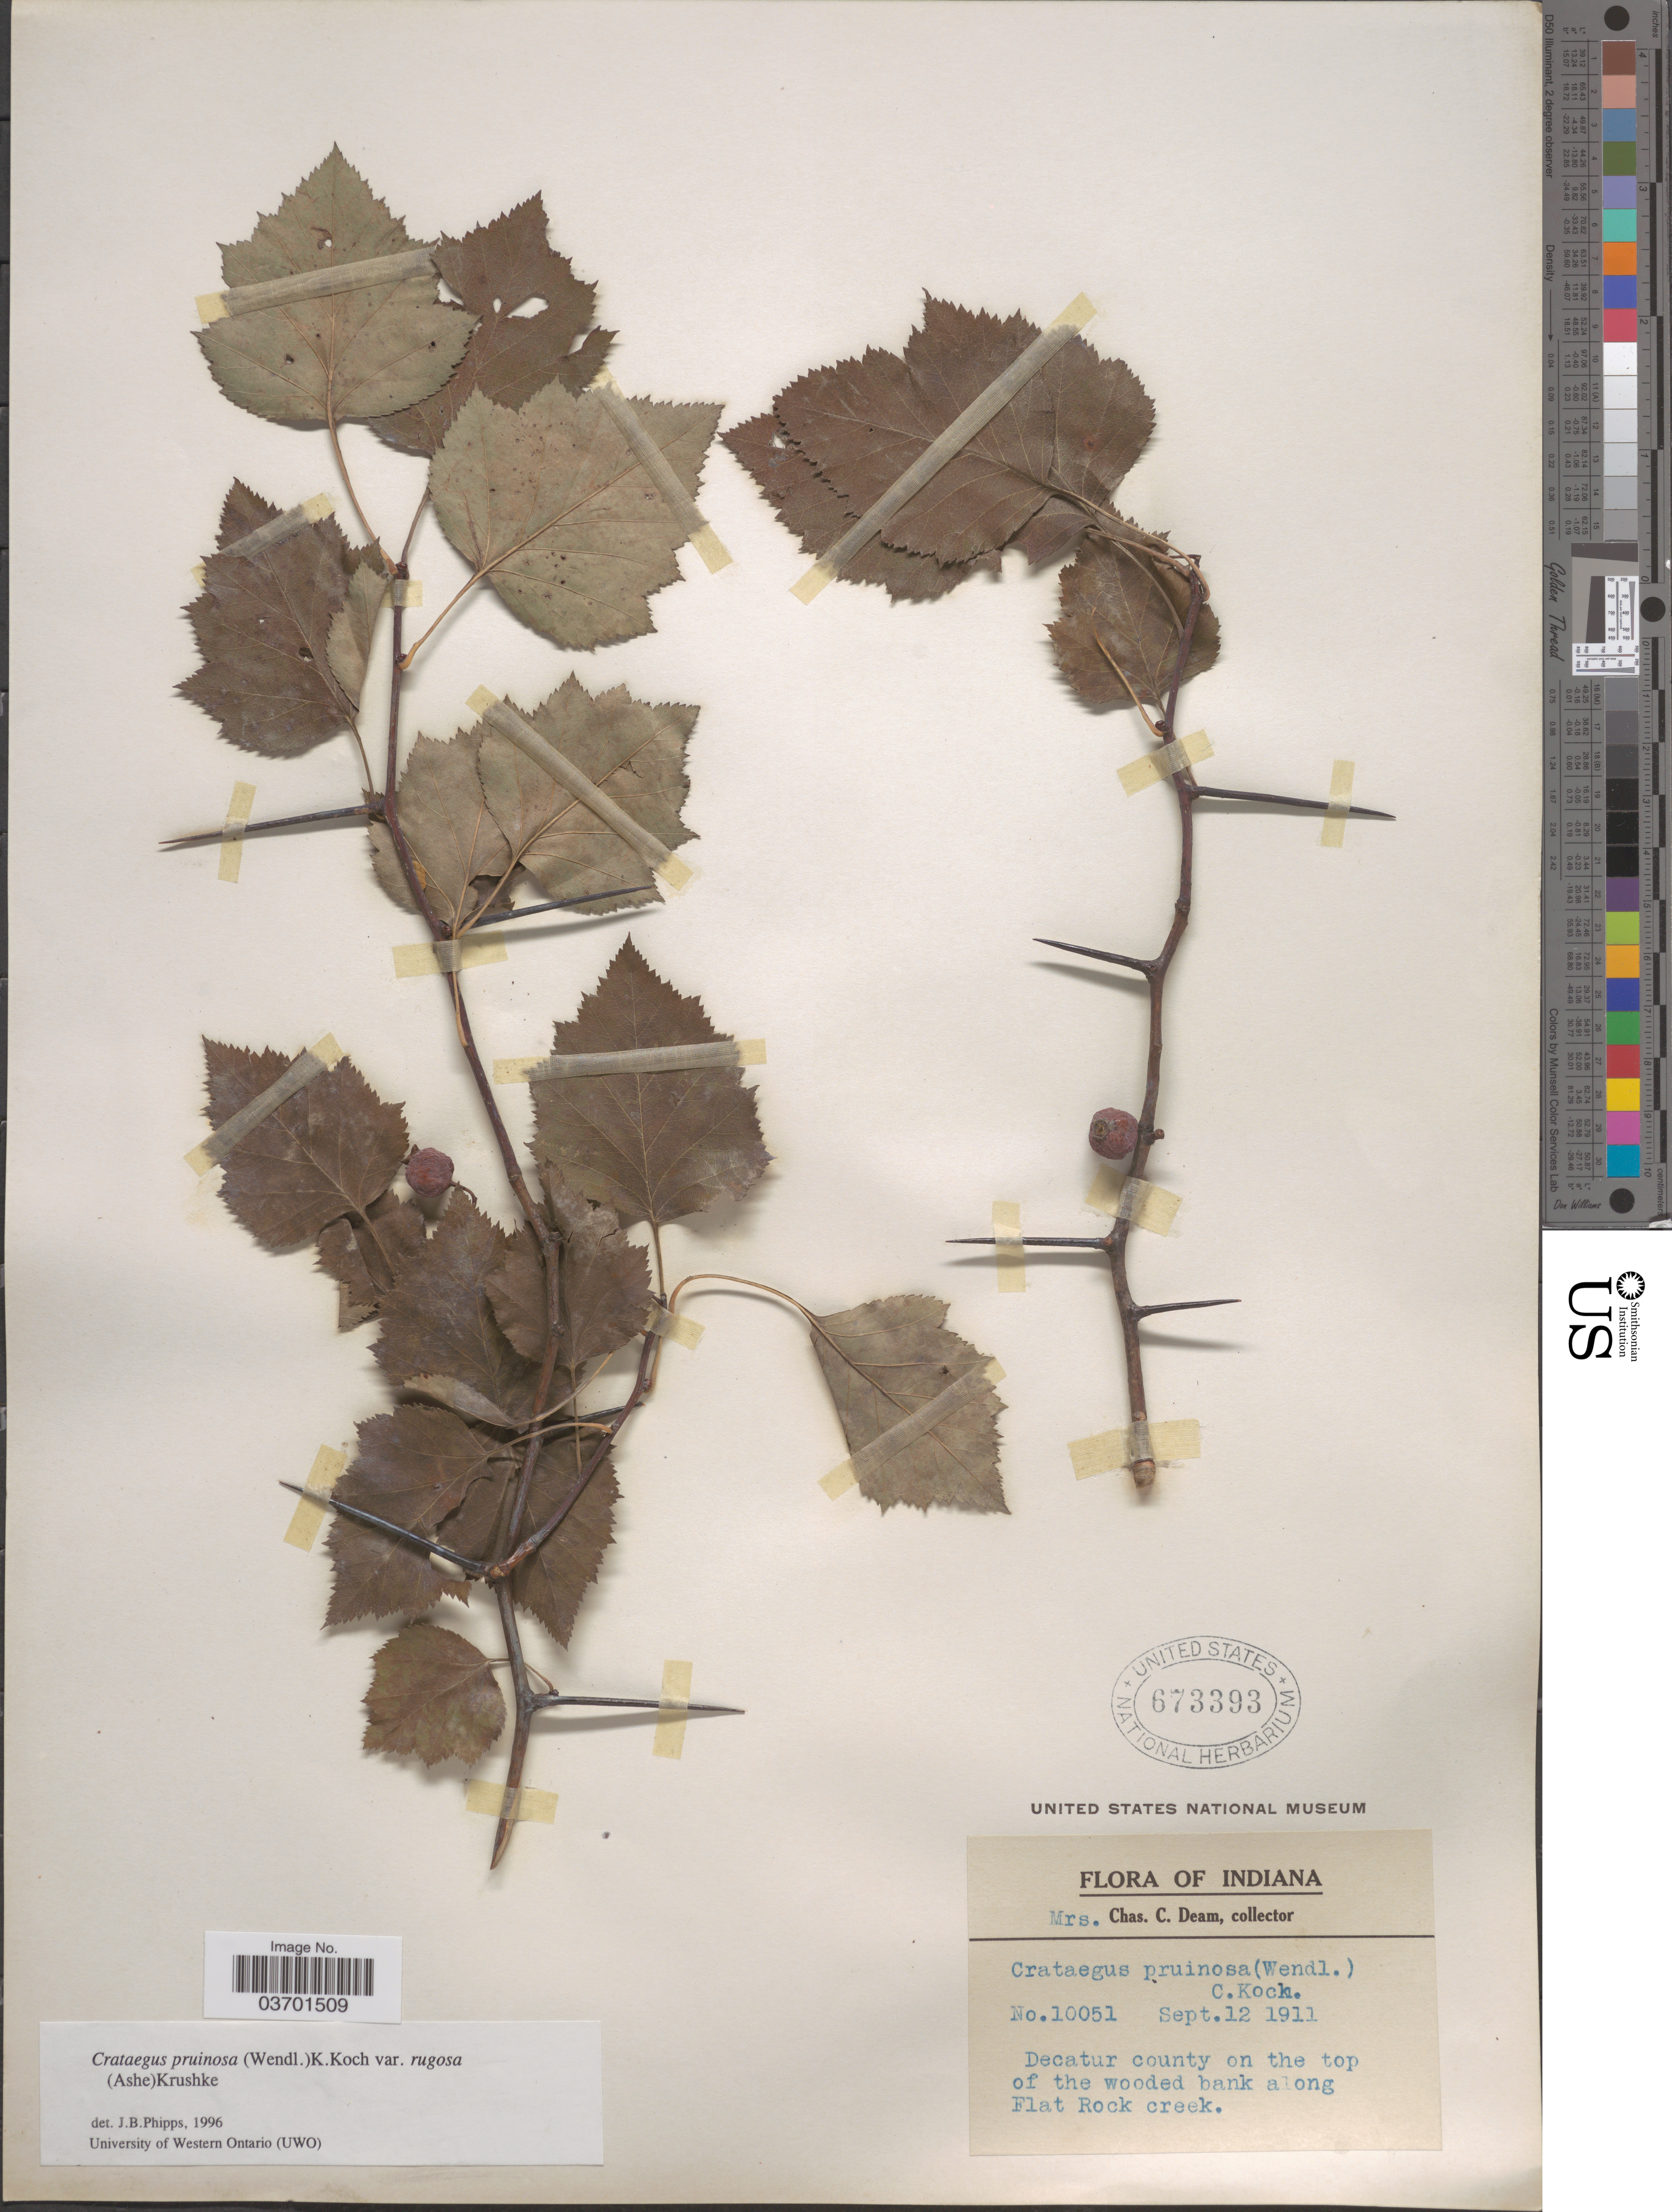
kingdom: Plantae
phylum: Tracheophyta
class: Magnoliopsida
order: Rosales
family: Rosaceae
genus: Crataegus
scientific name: Crataegus pruinosa var. rugosa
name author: (Ashe) Kruschke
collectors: C. Deam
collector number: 10051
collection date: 1911-09-12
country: United States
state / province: Indiana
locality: Decatur county on the top of the wooded bank along Flat Rock creek.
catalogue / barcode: US 673393